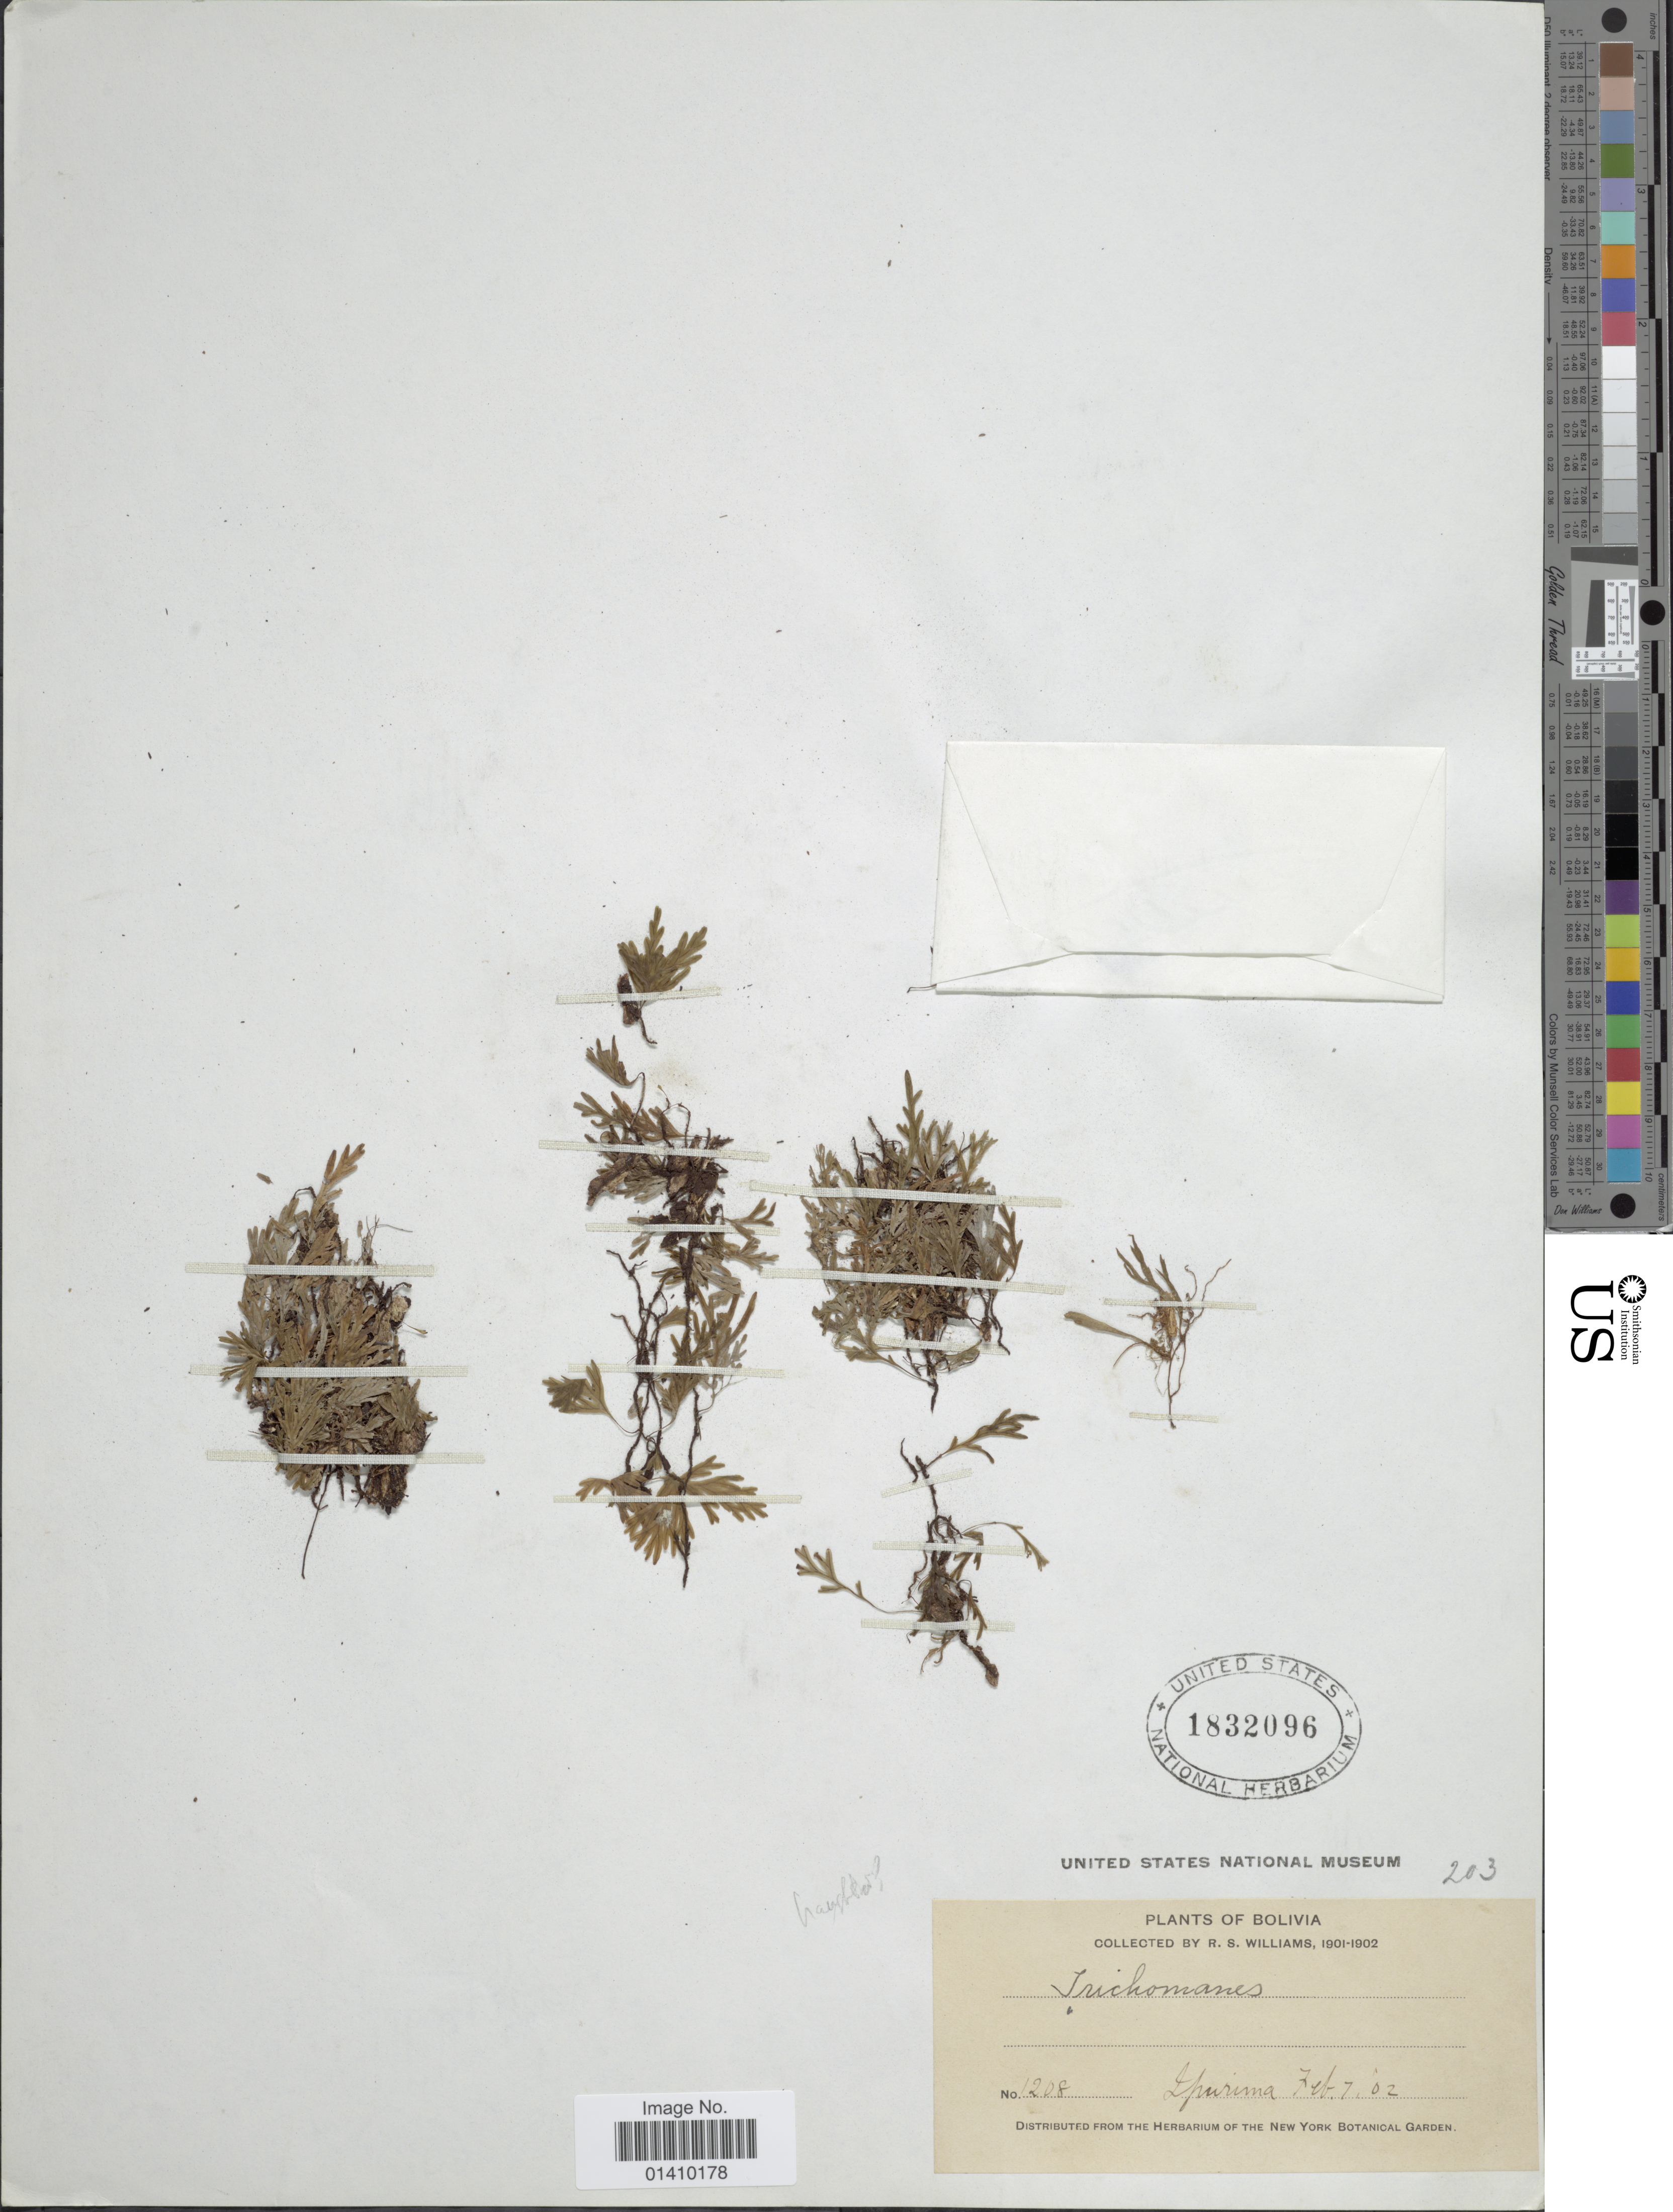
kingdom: Plantae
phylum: Tracheophyta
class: Polypodiopsida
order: Hymenophyllales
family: Hymenophyllaceae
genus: Polyphlebium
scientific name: Polyphlebium sp.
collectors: R. S. Williams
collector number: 1208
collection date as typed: Feb 7, '02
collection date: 1902-02-07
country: Bolivia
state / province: La Paz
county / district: Franz Tamayo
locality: Ipurama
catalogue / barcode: US 1832096